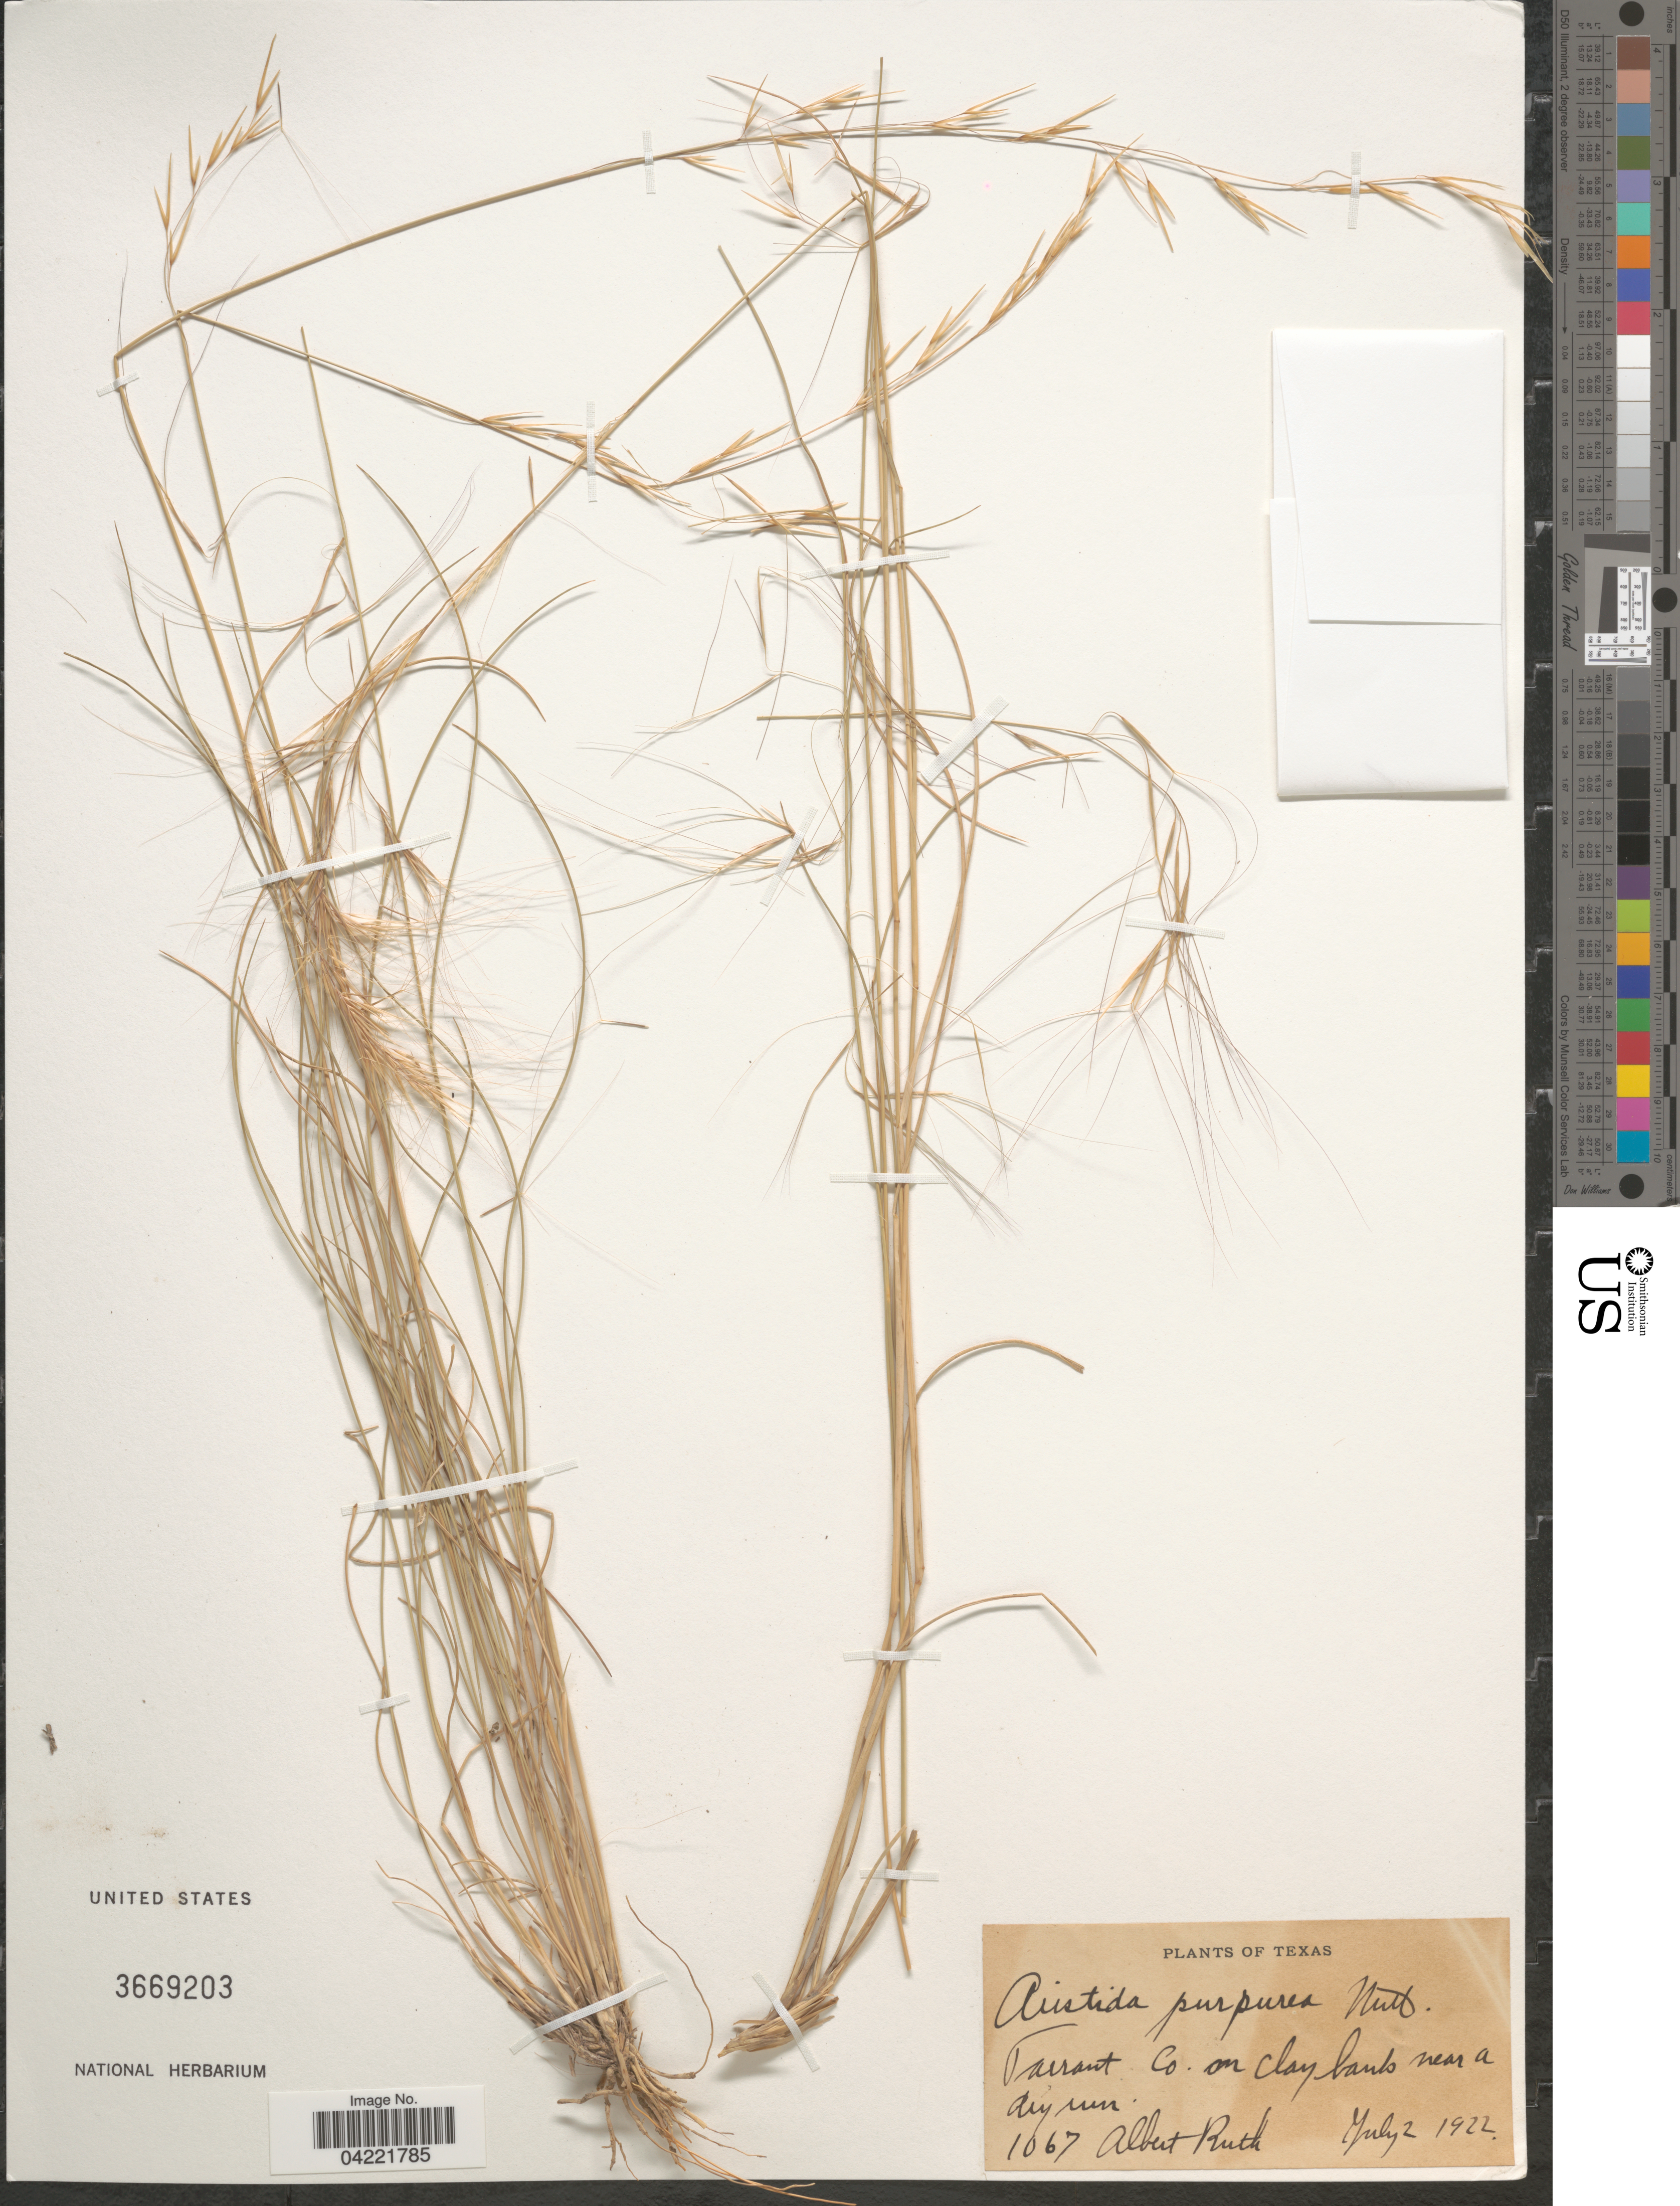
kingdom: Plantae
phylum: Tracheophyta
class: Liliopsida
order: Poales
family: Poaceae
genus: Aristida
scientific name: Aristida purpurea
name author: Nutt.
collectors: A. Ruth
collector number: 1067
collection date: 1922-07-02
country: United States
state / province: Texas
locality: Tarrant Co.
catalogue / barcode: US 3669203